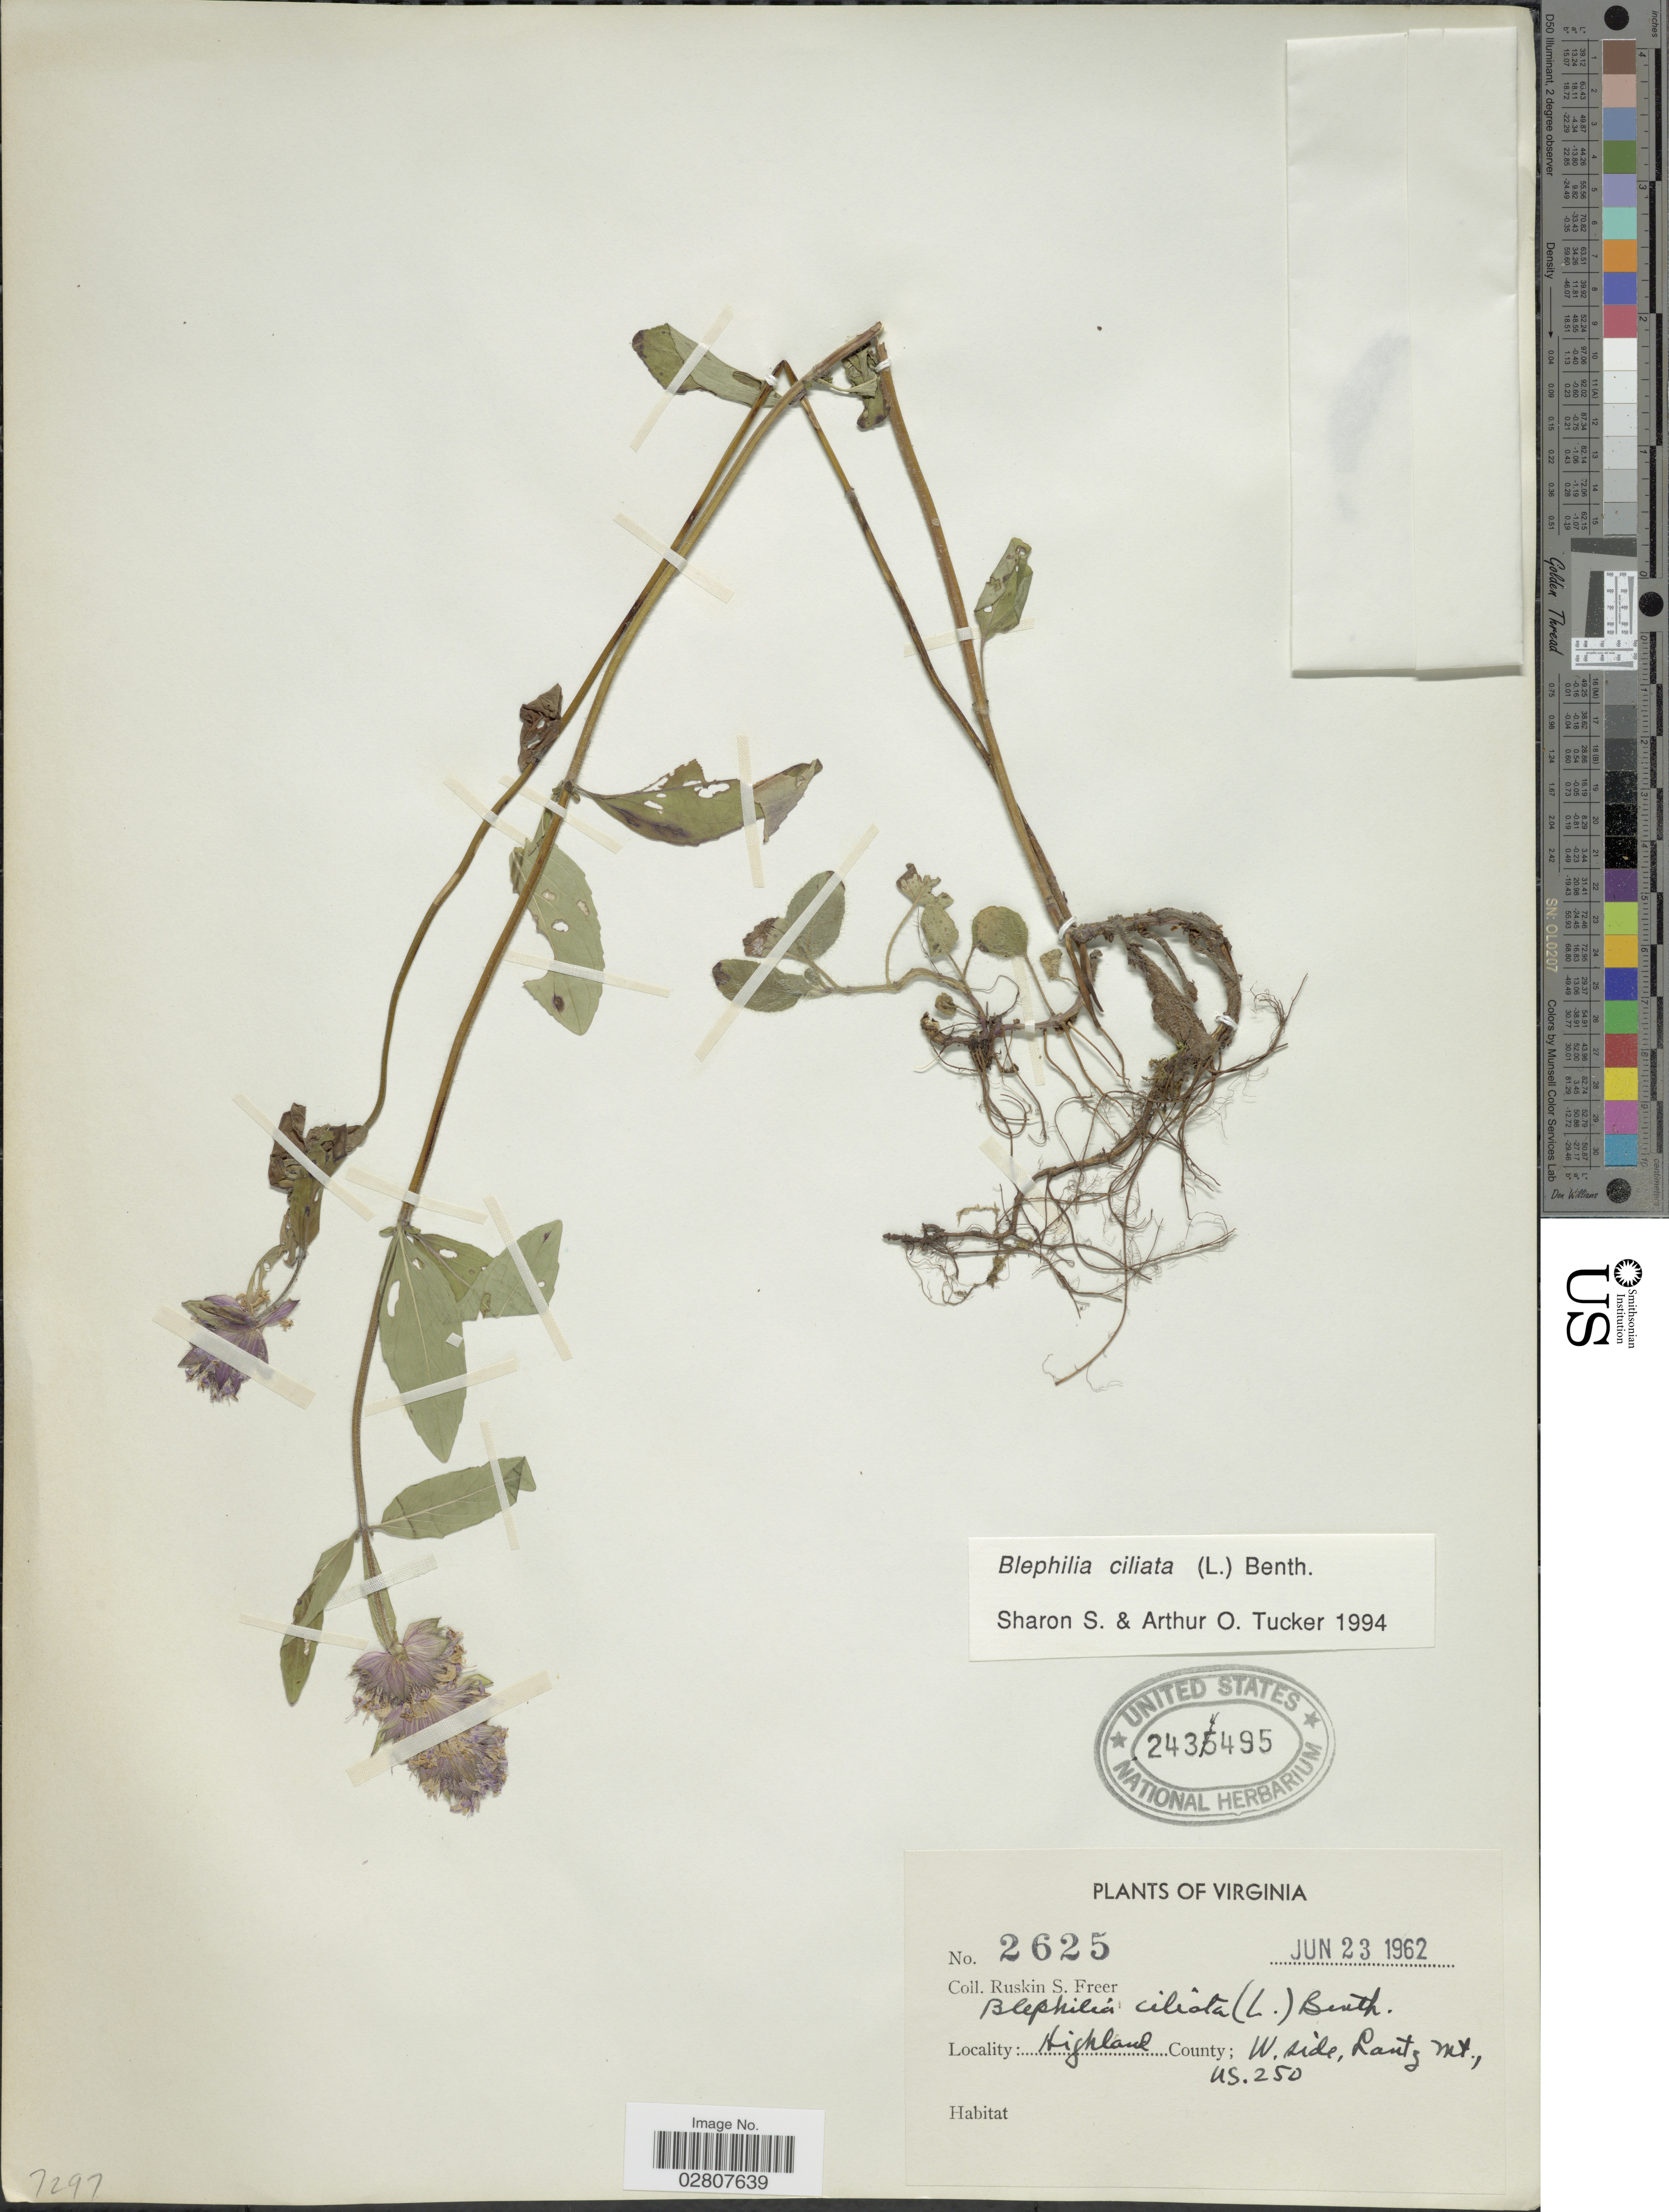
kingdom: Plantae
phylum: Tracheophyta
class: Magnoliopsida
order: Lamiales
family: Lamiaceae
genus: Blephilia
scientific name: Blephilia ciliata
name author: (L.) Raf. ex Benth.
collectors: R. Freer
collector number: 2625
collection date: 1962-06-23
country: United States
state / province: Virginia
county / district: Highland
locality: W. side, Lantz Mt., US.250.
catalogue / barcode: US 2434495